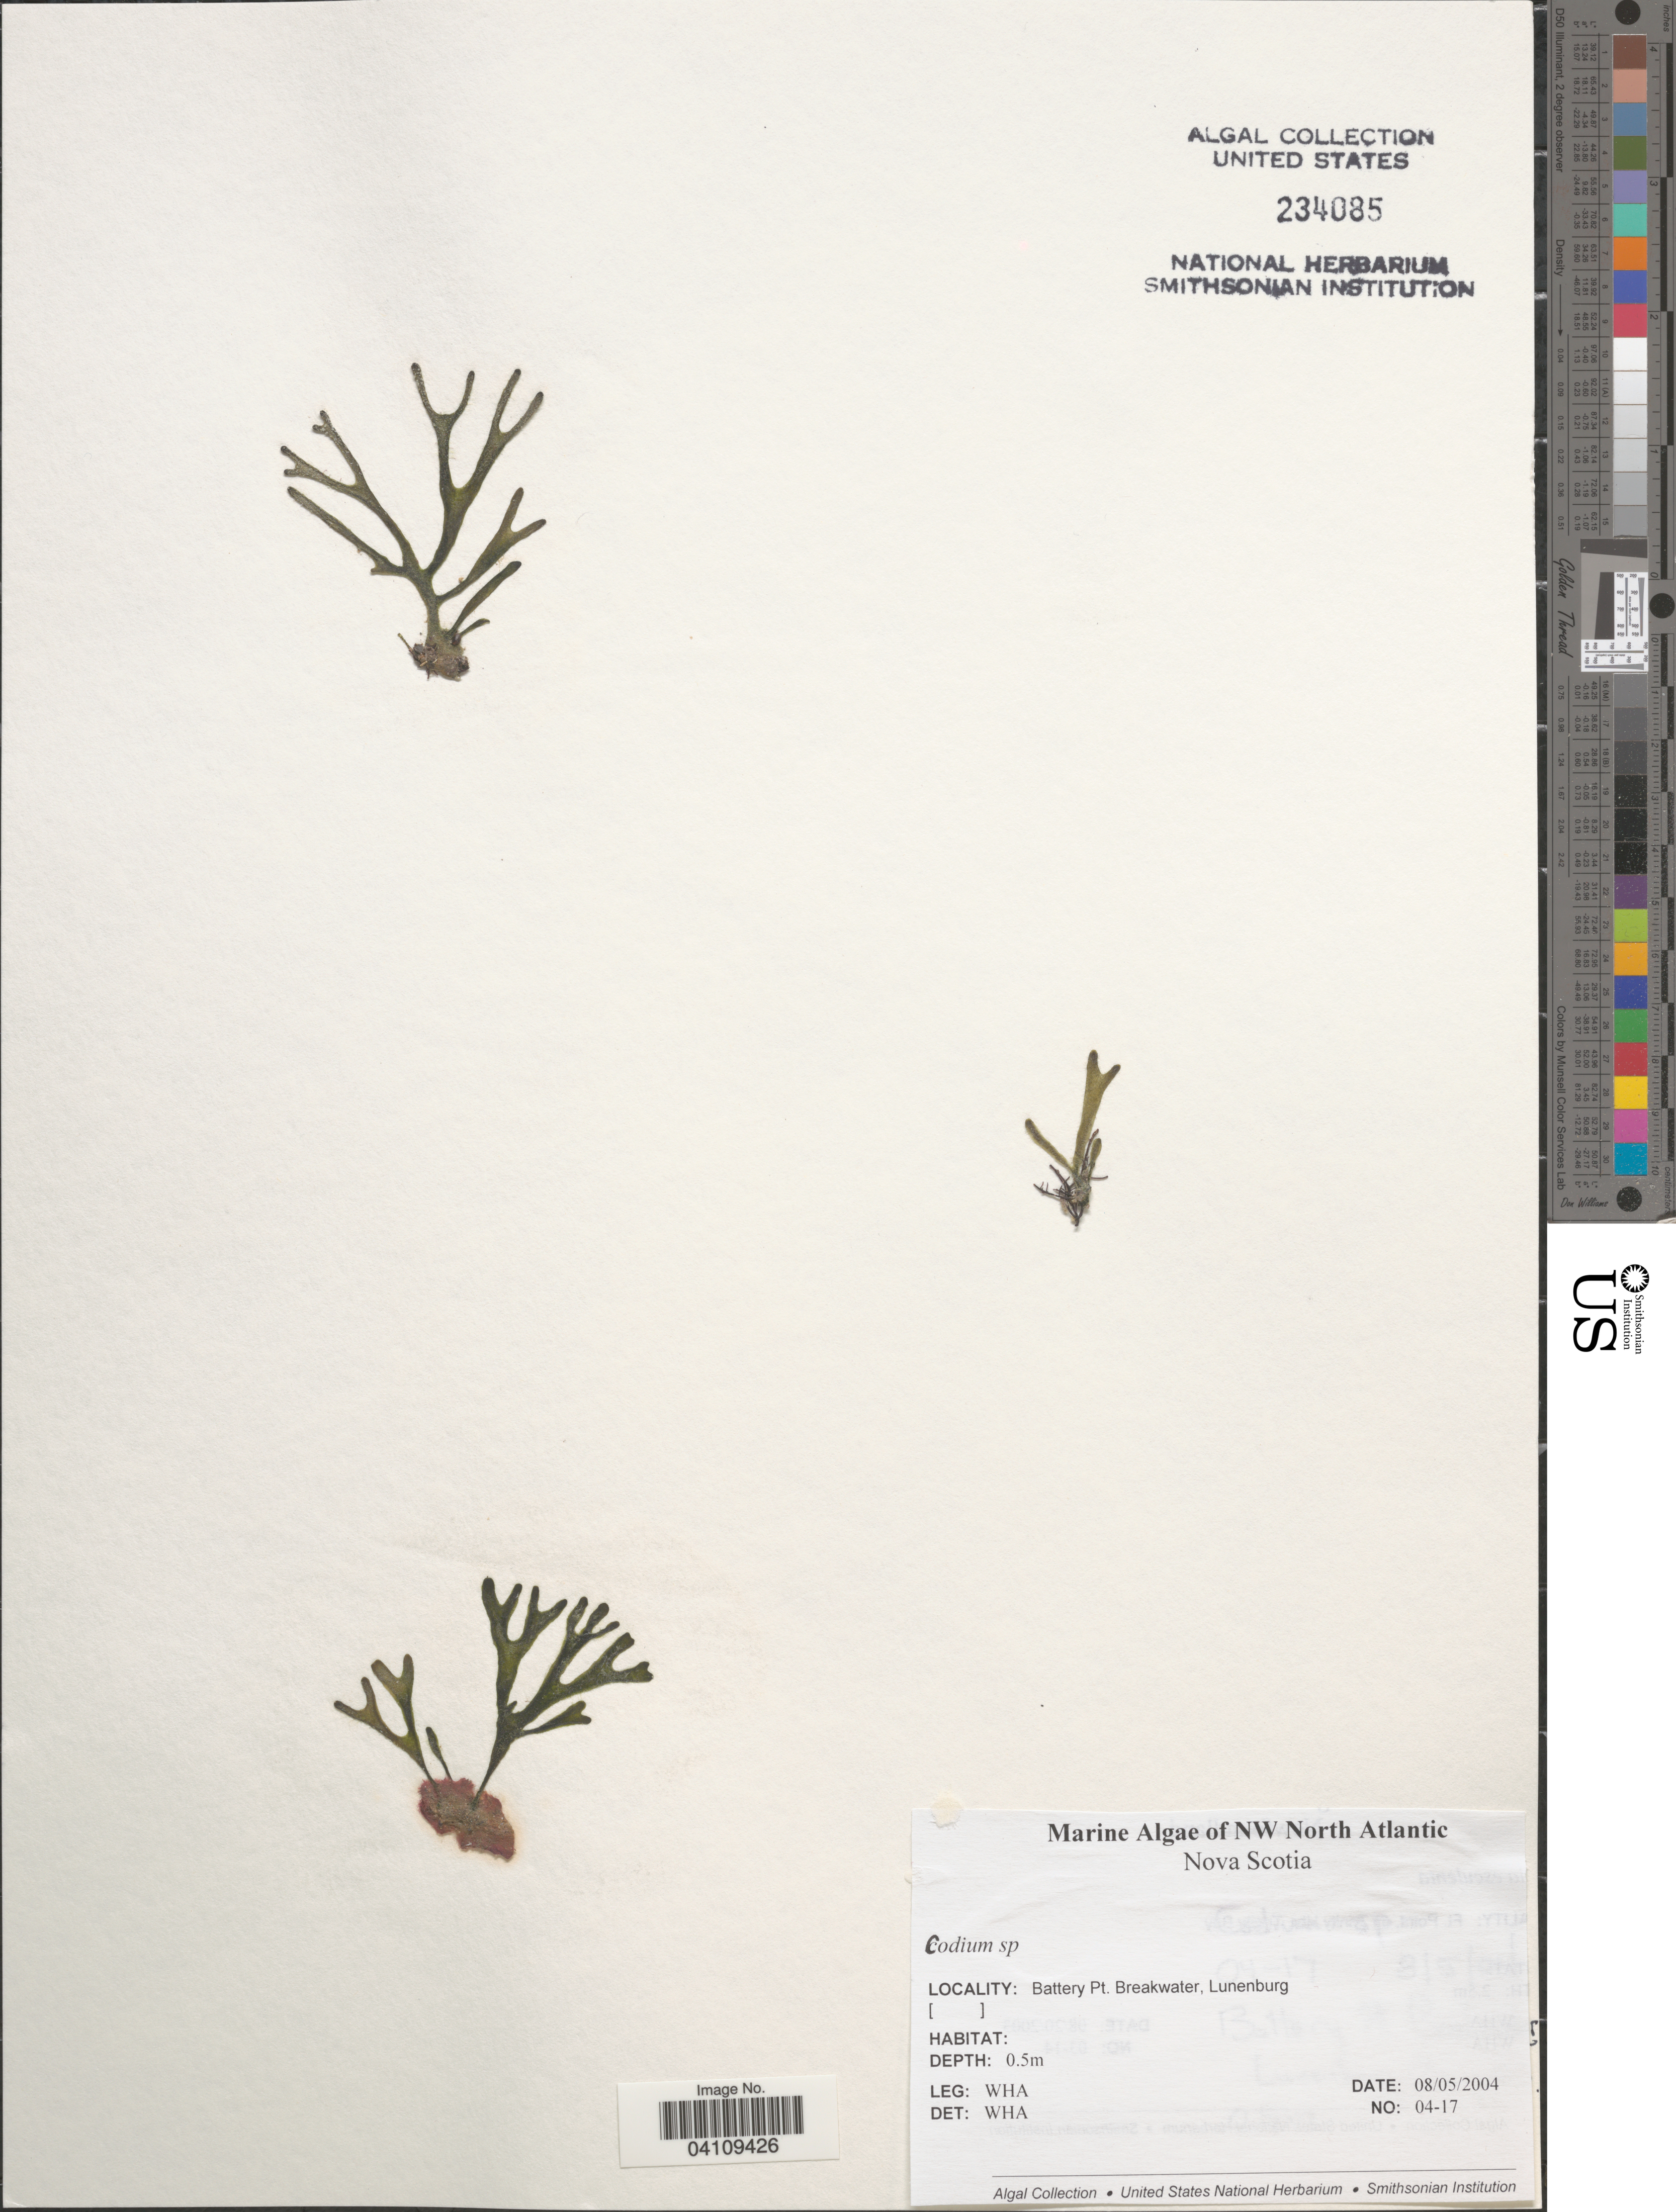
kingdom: Plantae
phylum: Chlorophyta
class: Ulvophyceae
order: Bryopsidales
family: Codiaceae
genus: Codium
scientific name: Codium sp.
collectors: W. H. Adey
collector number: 04-17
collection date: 2004-05-08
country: Canada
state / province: Nova Scotia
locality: NW North Atlantic. Battery Pt. Breakwater, Lunenburg.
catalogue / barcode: US 234085